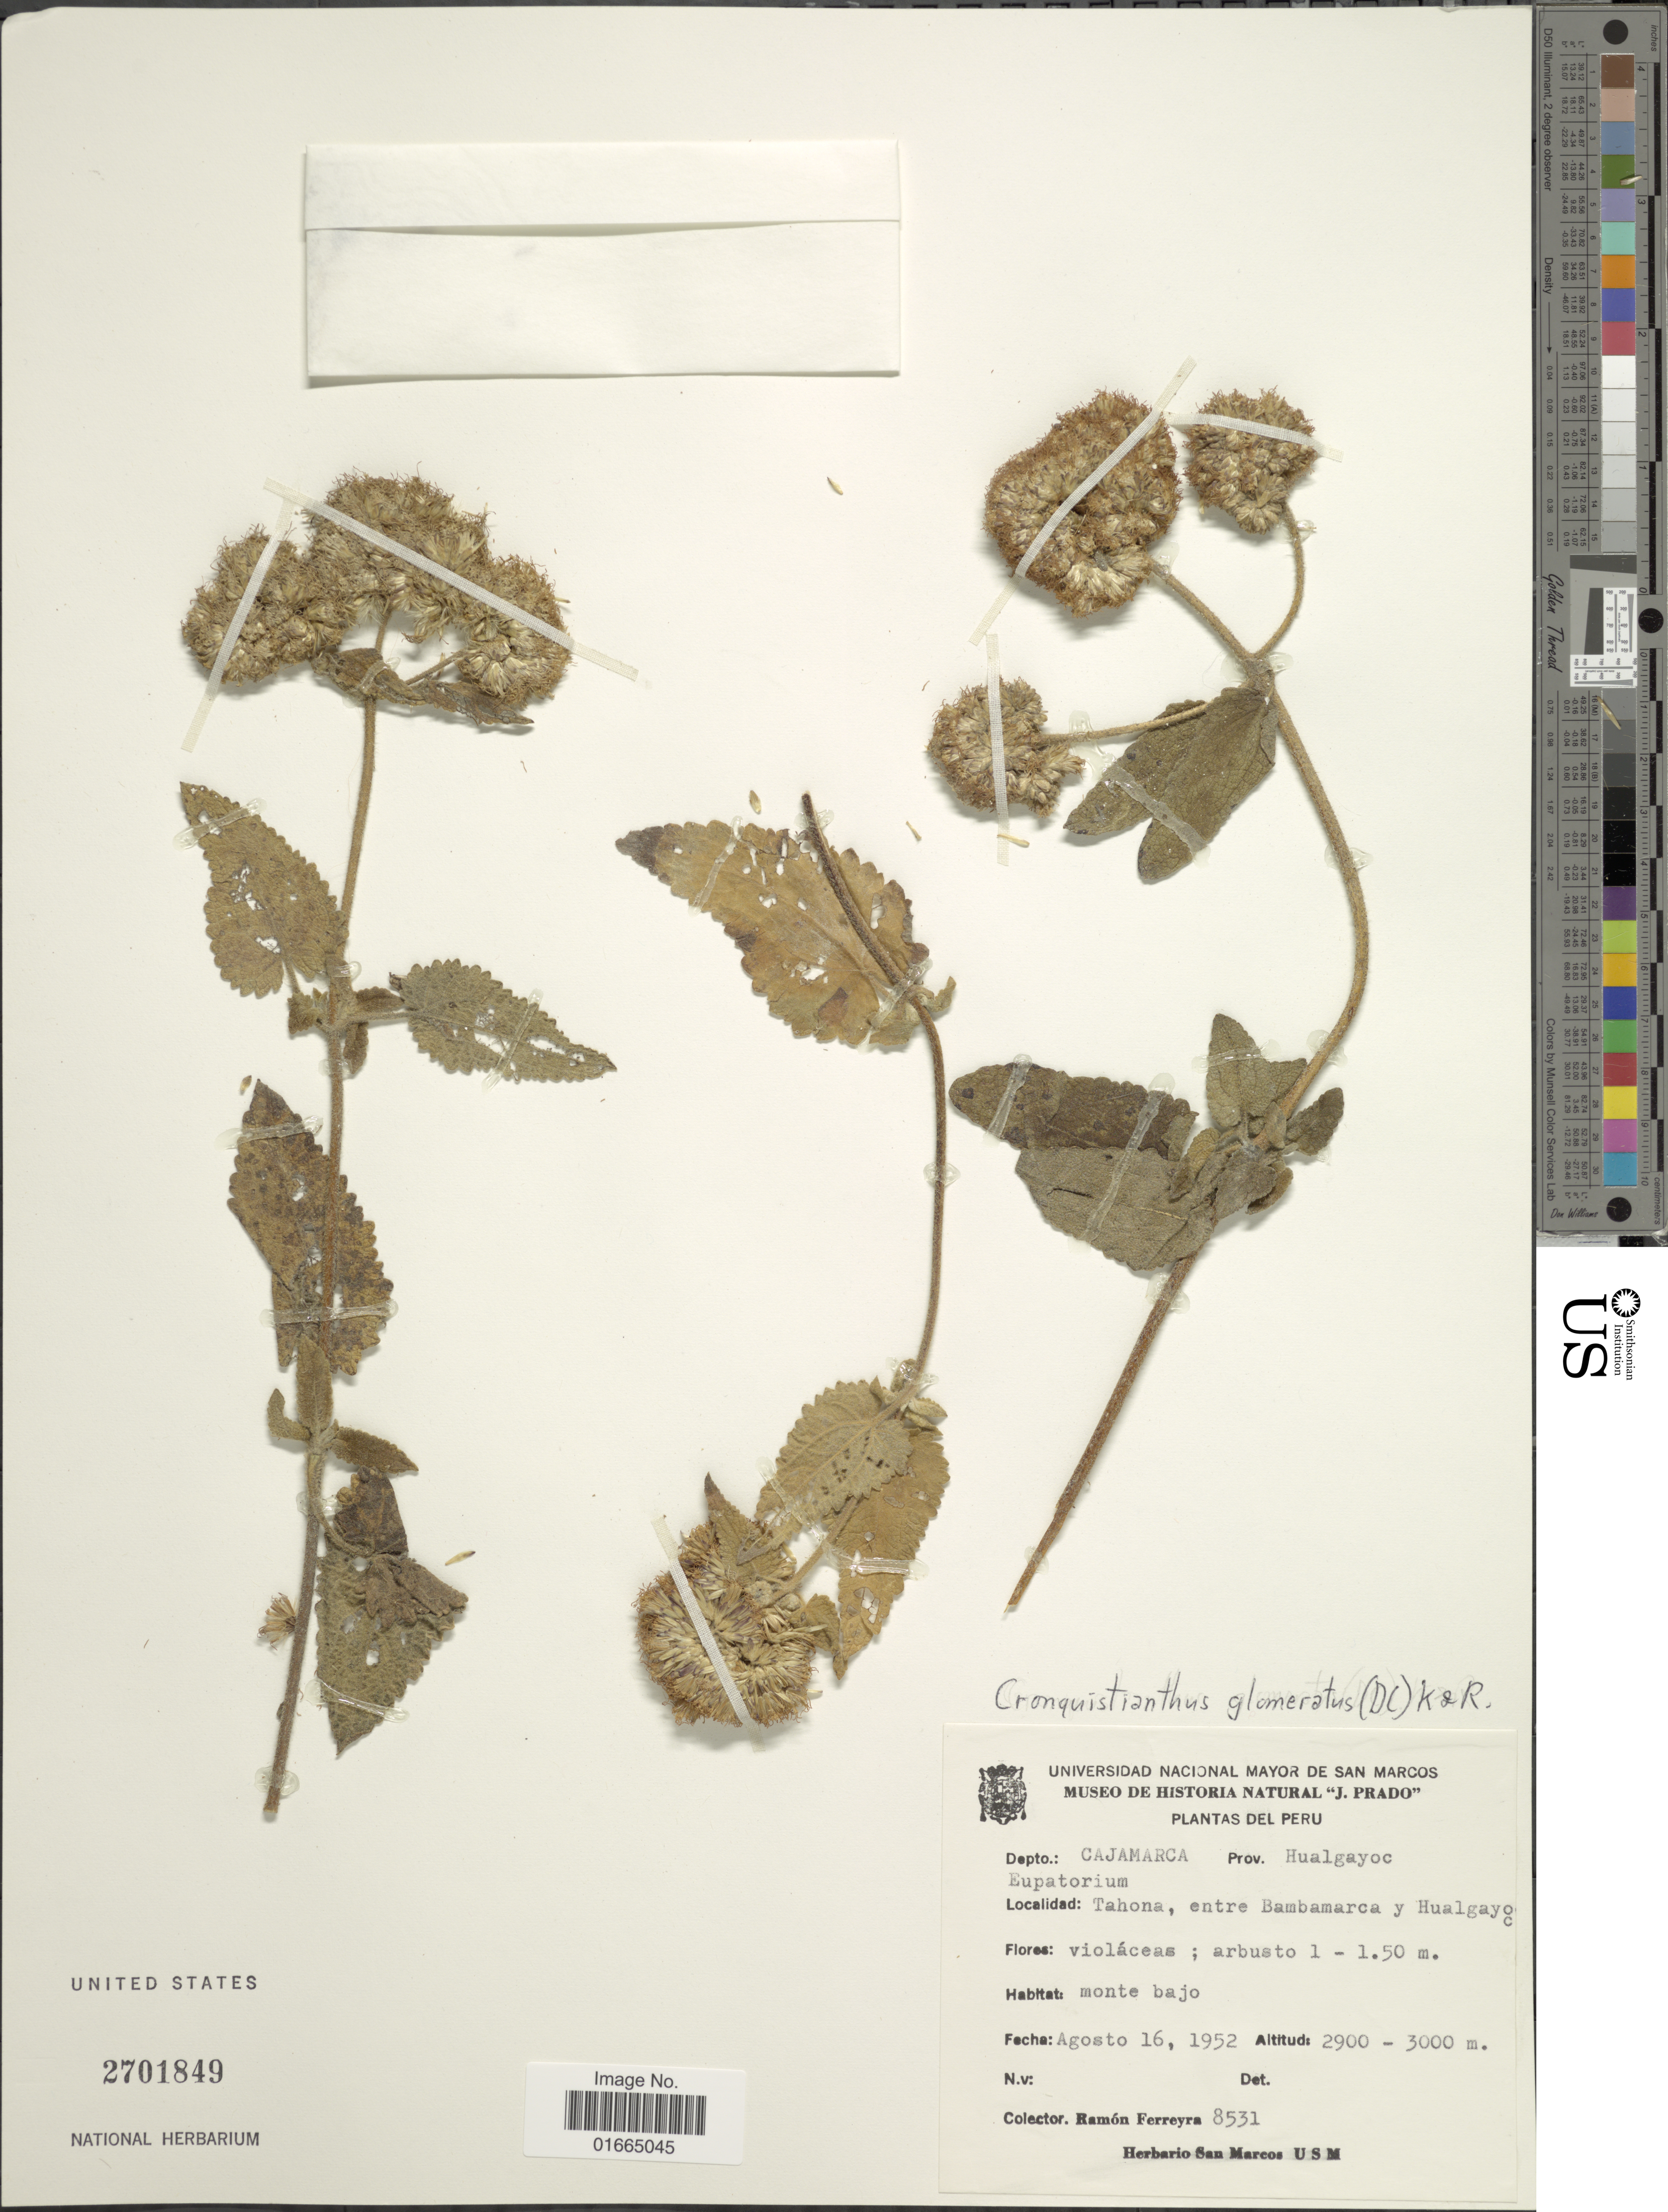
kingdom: Plantae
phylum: Tracheophyta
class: Magnoliopsida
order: Asterales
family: Asteraceae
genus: Cronquistianthus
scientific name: Cronquistianthus glomeratus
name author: (DC.) R.M. King & H. Rob.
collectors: R. A. Ferreyra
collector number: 8531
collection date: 1952-08-16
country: Peru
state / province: Cajamarca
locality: Depto.: Cajamarca. Prov. Hualgayoc. Tahona, entre Bambamarca y Hualgayoc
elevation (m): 2900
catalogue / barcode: US 2701849